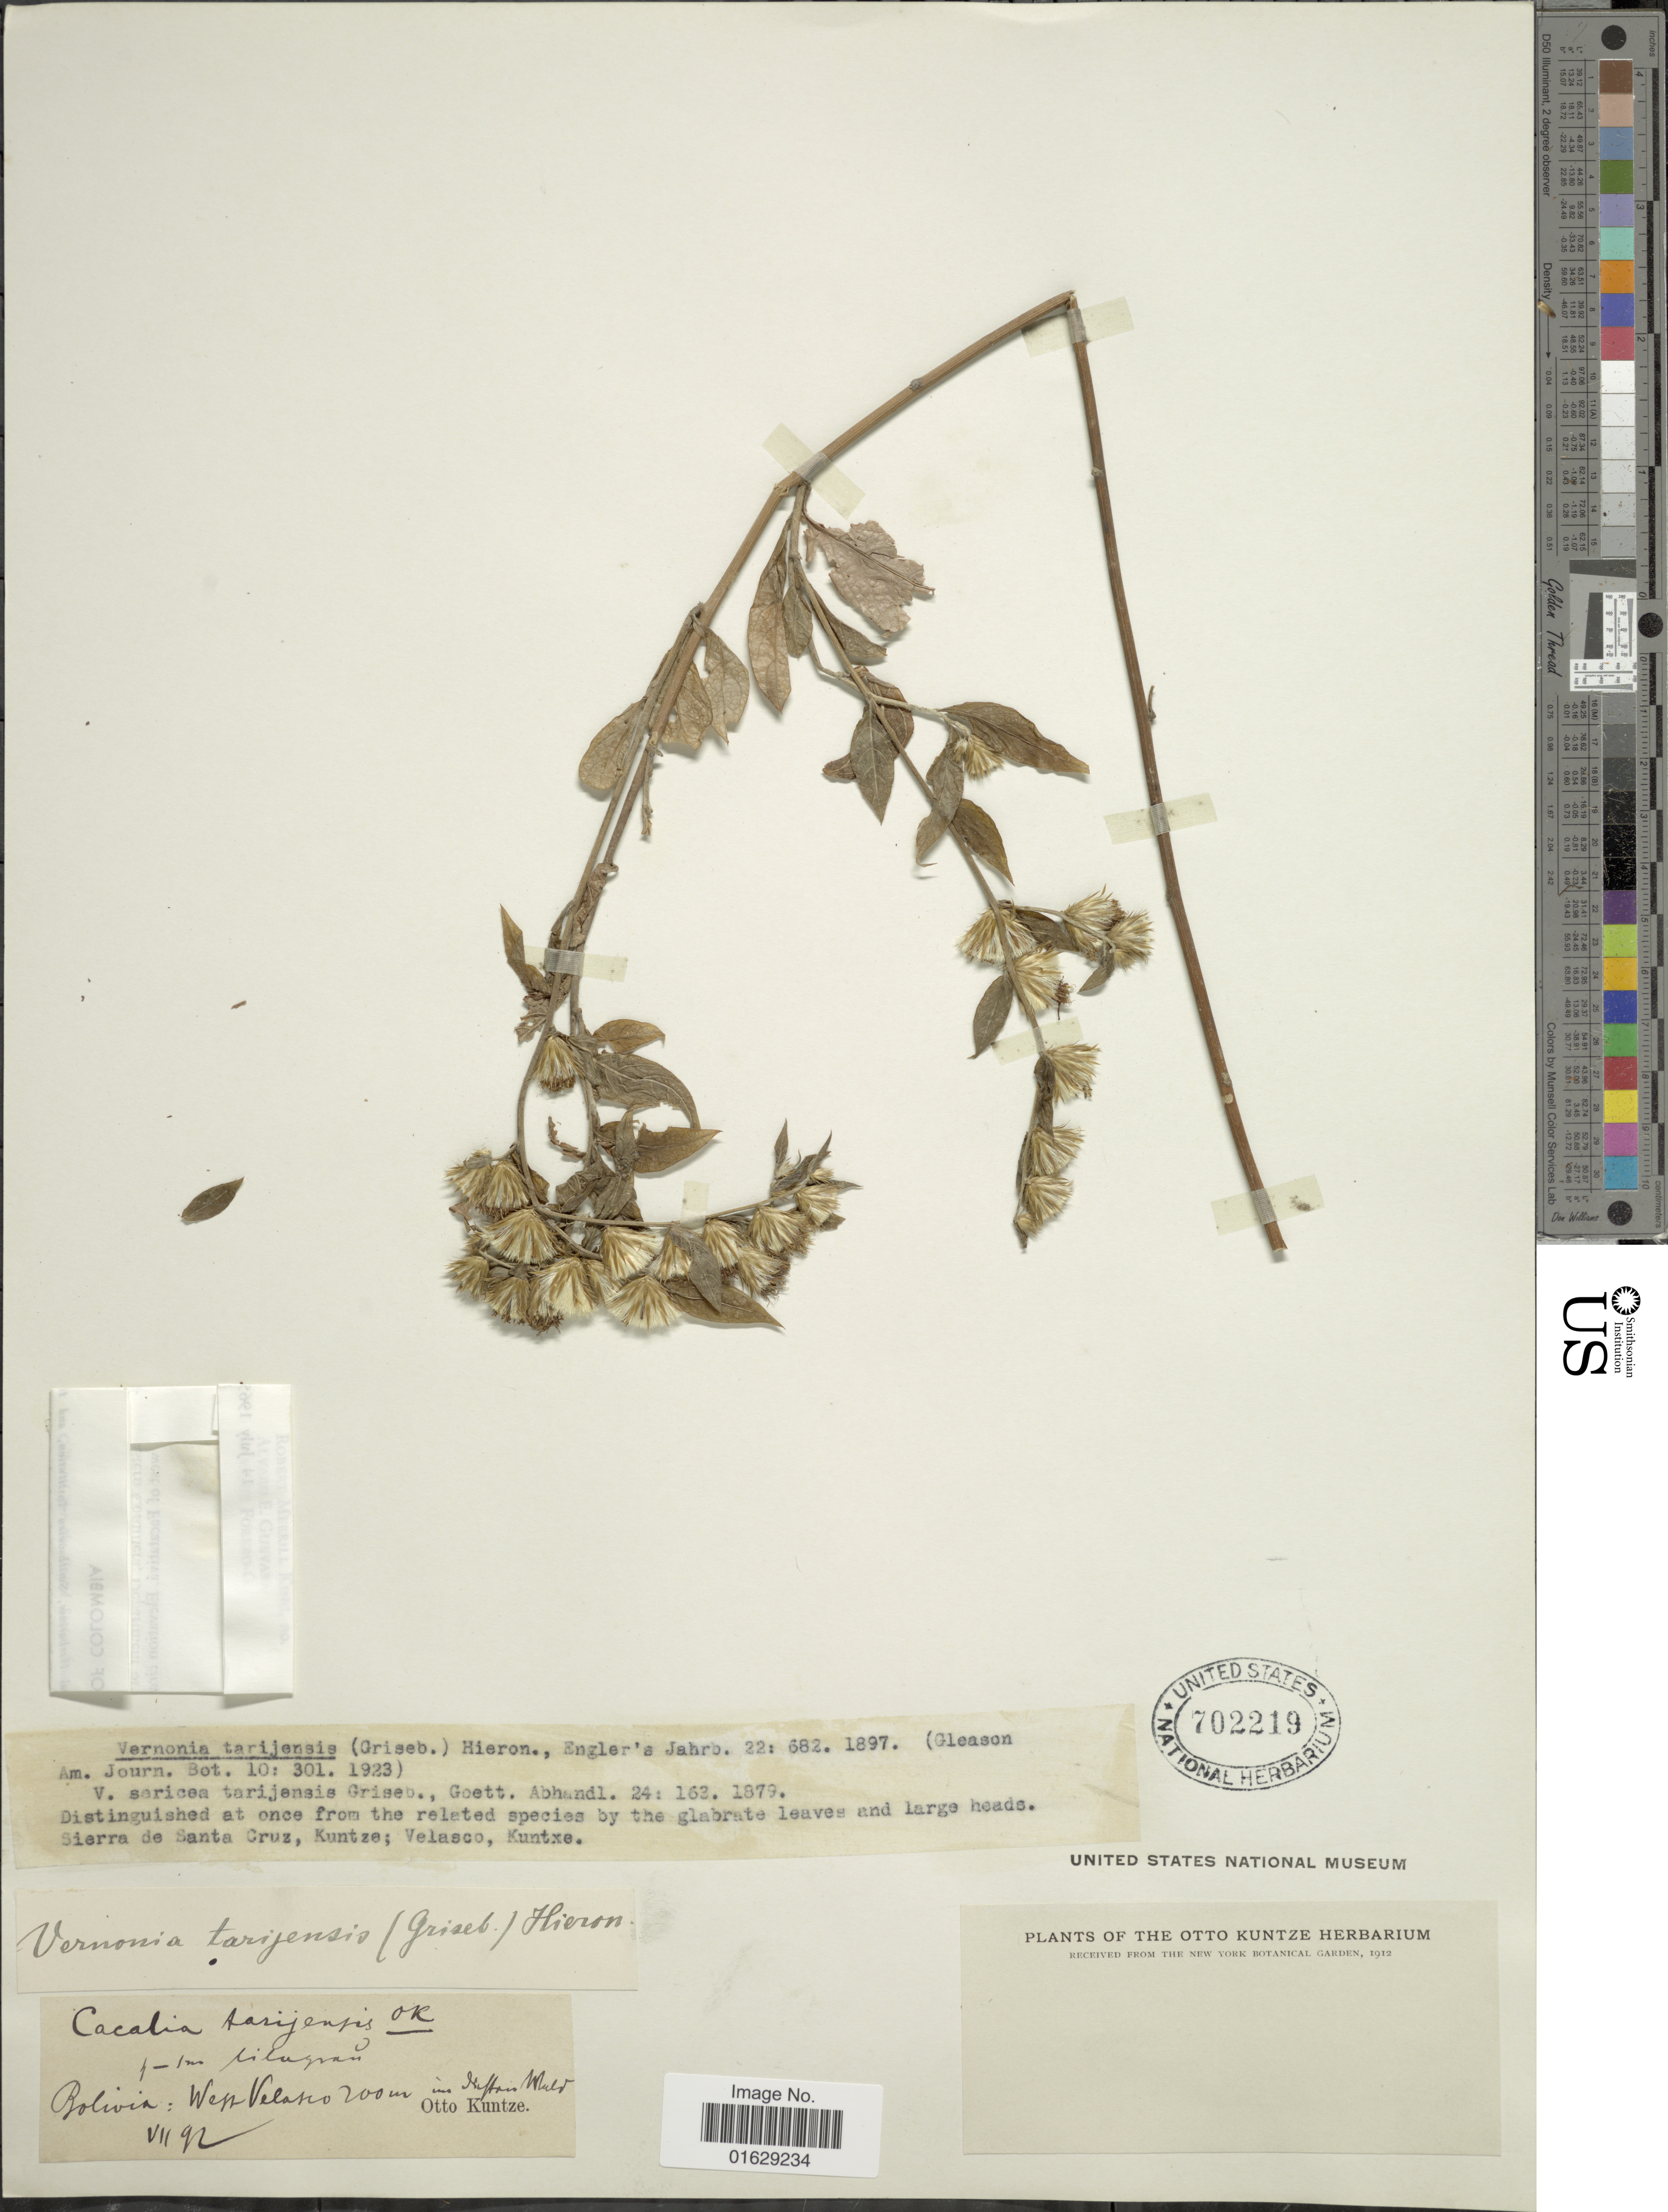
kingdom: Plantae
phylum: Tracheophyta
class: Magnoliopsida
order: Asterales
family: Asteraceae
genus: Lepidaploa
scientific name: Lepidaploa tarijensis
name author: (Griseb.) H. Rob.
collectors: C.E.O. Kuntze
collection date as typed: Transcribed d/m/y: /7/92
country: Bolivia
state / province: Santa Cruz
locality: West Velasco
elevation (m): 200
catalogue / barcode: US 702219